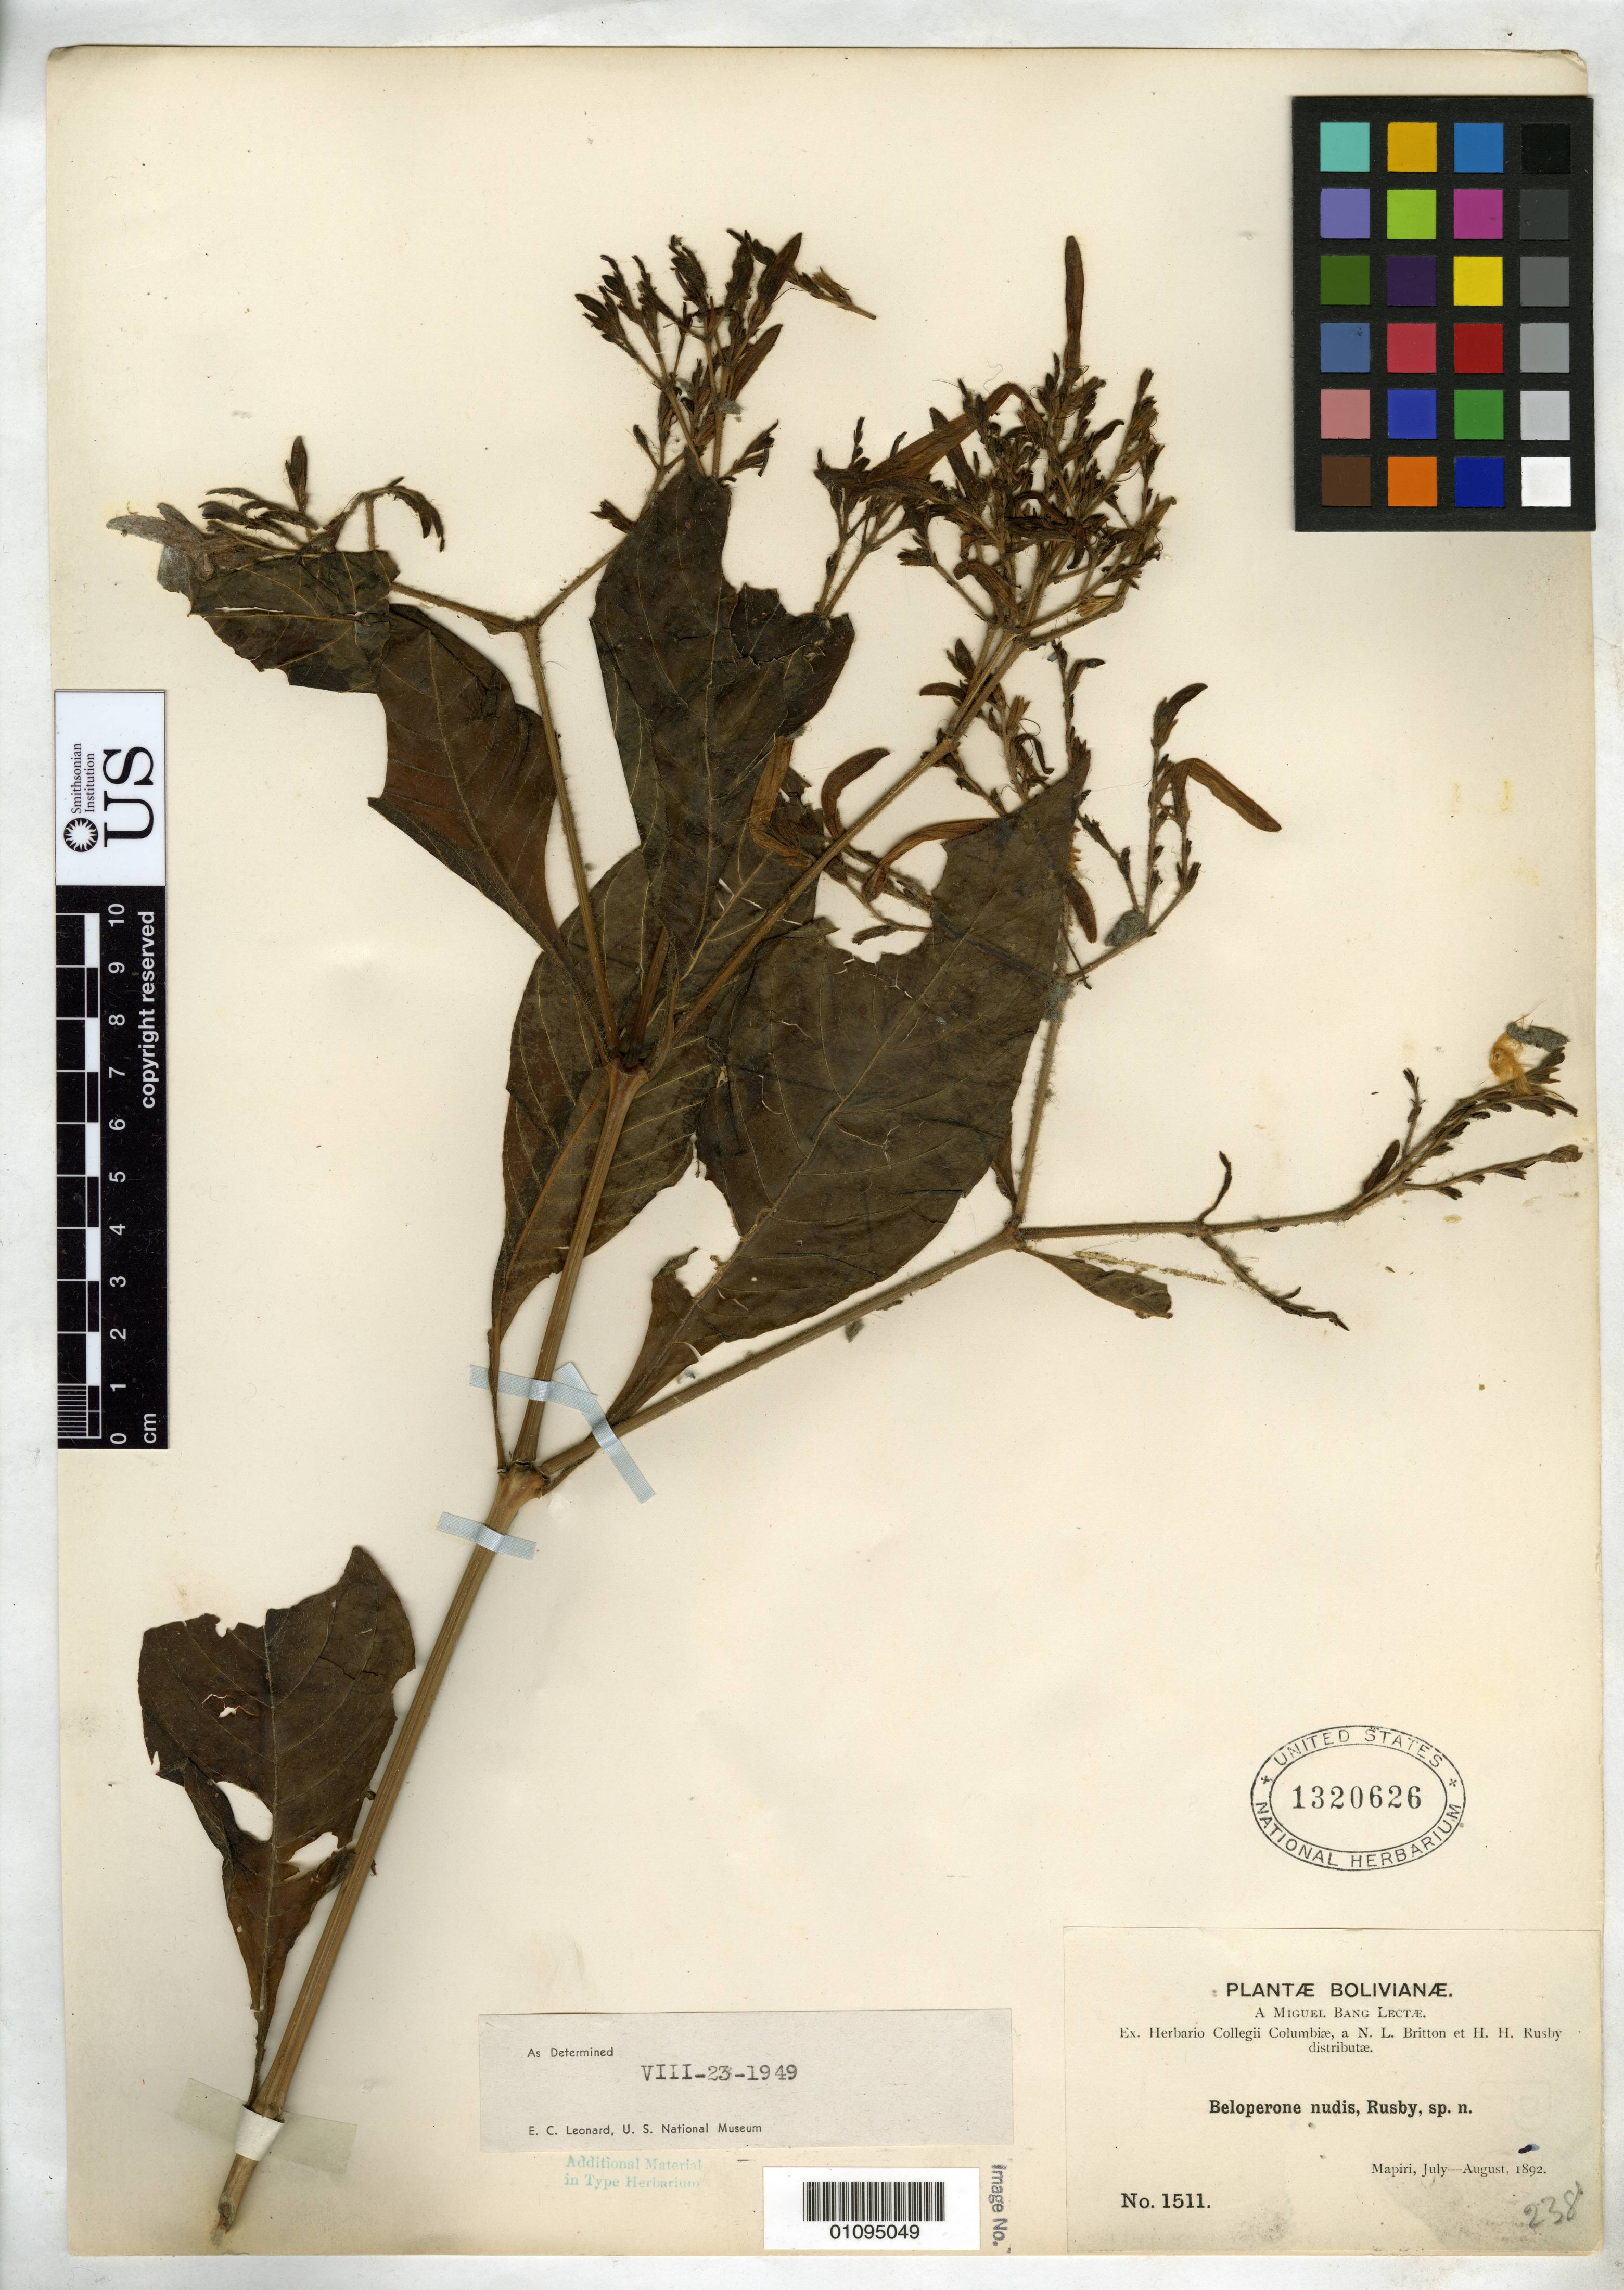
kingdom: Plantae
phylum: Tracheophyta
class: Magnoliopsida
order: Lamiales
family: Acanthaceae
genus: Beloperone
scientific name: Beloperone nuda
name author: Rusby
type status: Isotype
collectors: M. Bang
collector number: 1511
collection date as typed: Jul 1892 to -- Aug 1892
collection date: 1892-07/1892-08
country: Bolivia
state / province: La Paz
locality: Mapiri.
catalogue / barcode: US 1320626